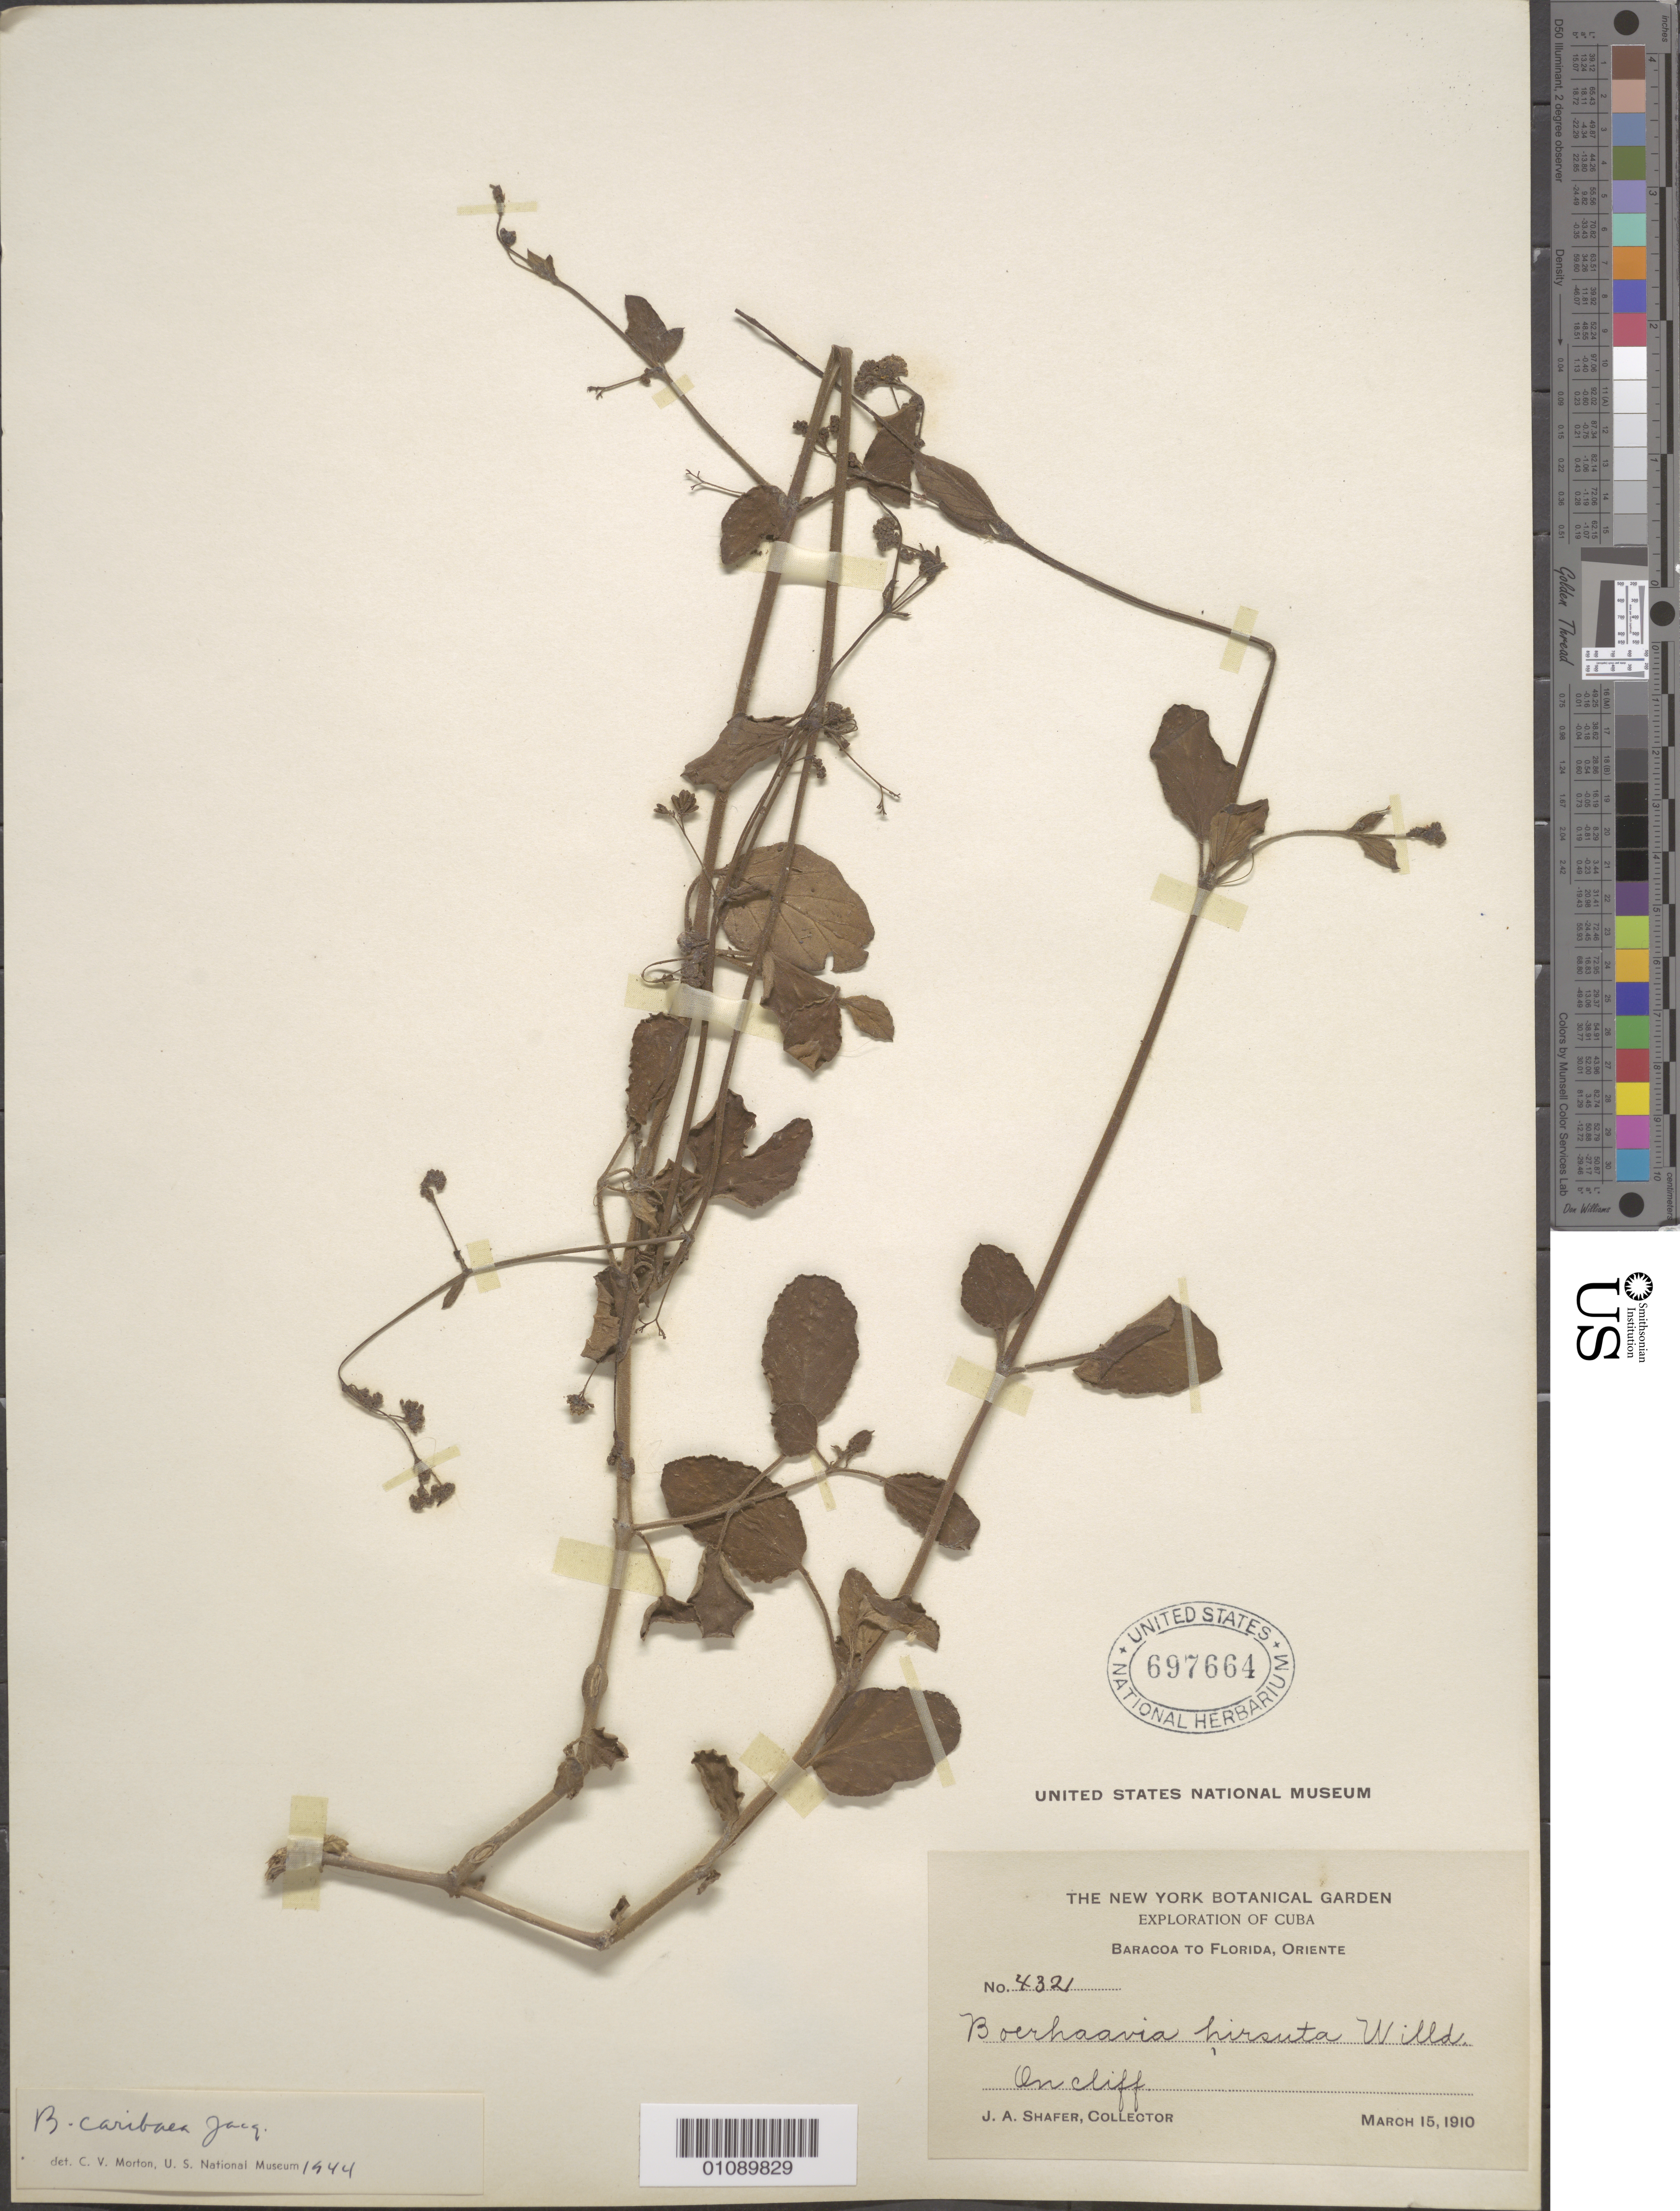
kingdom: Plantae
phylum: Tracheophyta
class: Magnoliopsida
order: Caryophyllales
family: Nyctaginaceae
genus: Boerhavia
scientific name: Boerhavia caribaea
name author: Jacq.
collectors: J. A. Shafer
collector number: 4321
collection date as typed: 15 Mar 1910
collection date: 1910-03-15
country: Cuba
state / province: Guantanamo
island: Cuba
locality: Oriente: Baracoa to Florida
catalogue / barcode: US 697664